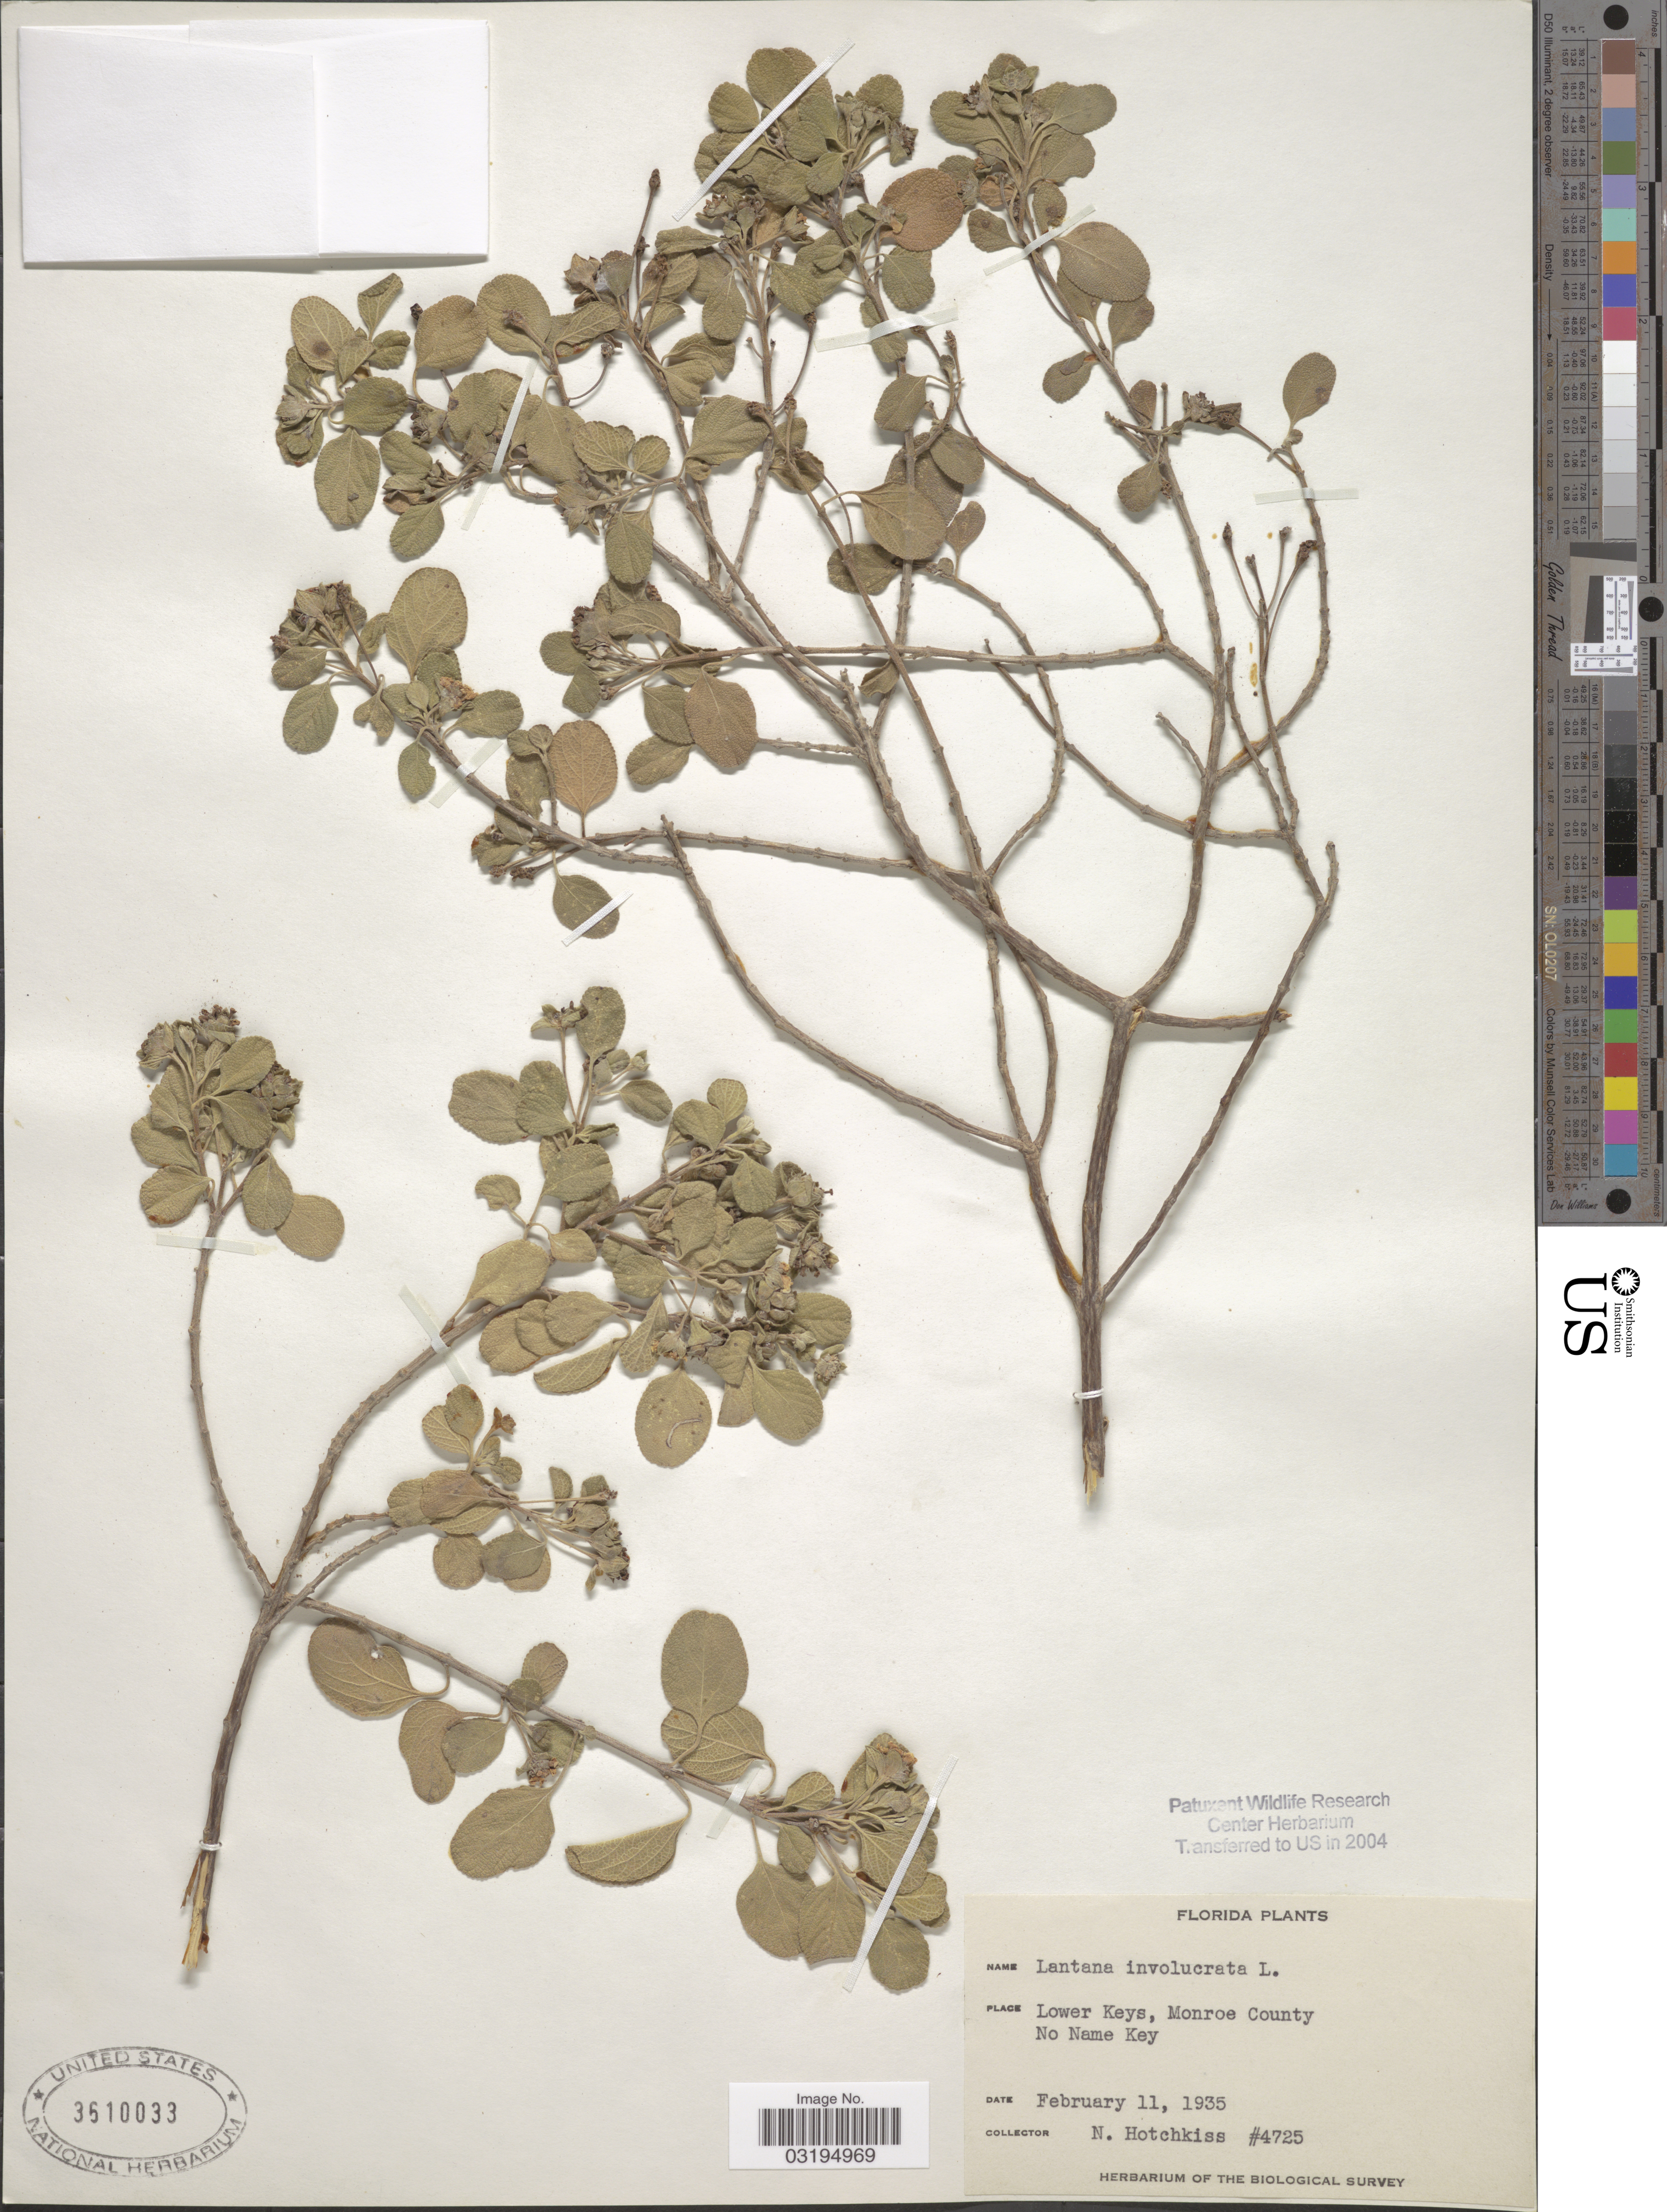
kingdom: Plantae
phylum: Tracheophyta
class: Magnoliopsida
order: Lamiales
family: Verbenaceae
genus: Lantana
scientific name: Lantana involucrata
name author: L.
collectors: N. Hotchkiss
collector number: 4725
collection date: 1935-02-11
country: United States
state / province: Florida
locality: Lower Keys, Monroe County, No Name Key.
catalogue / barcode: US 3610033